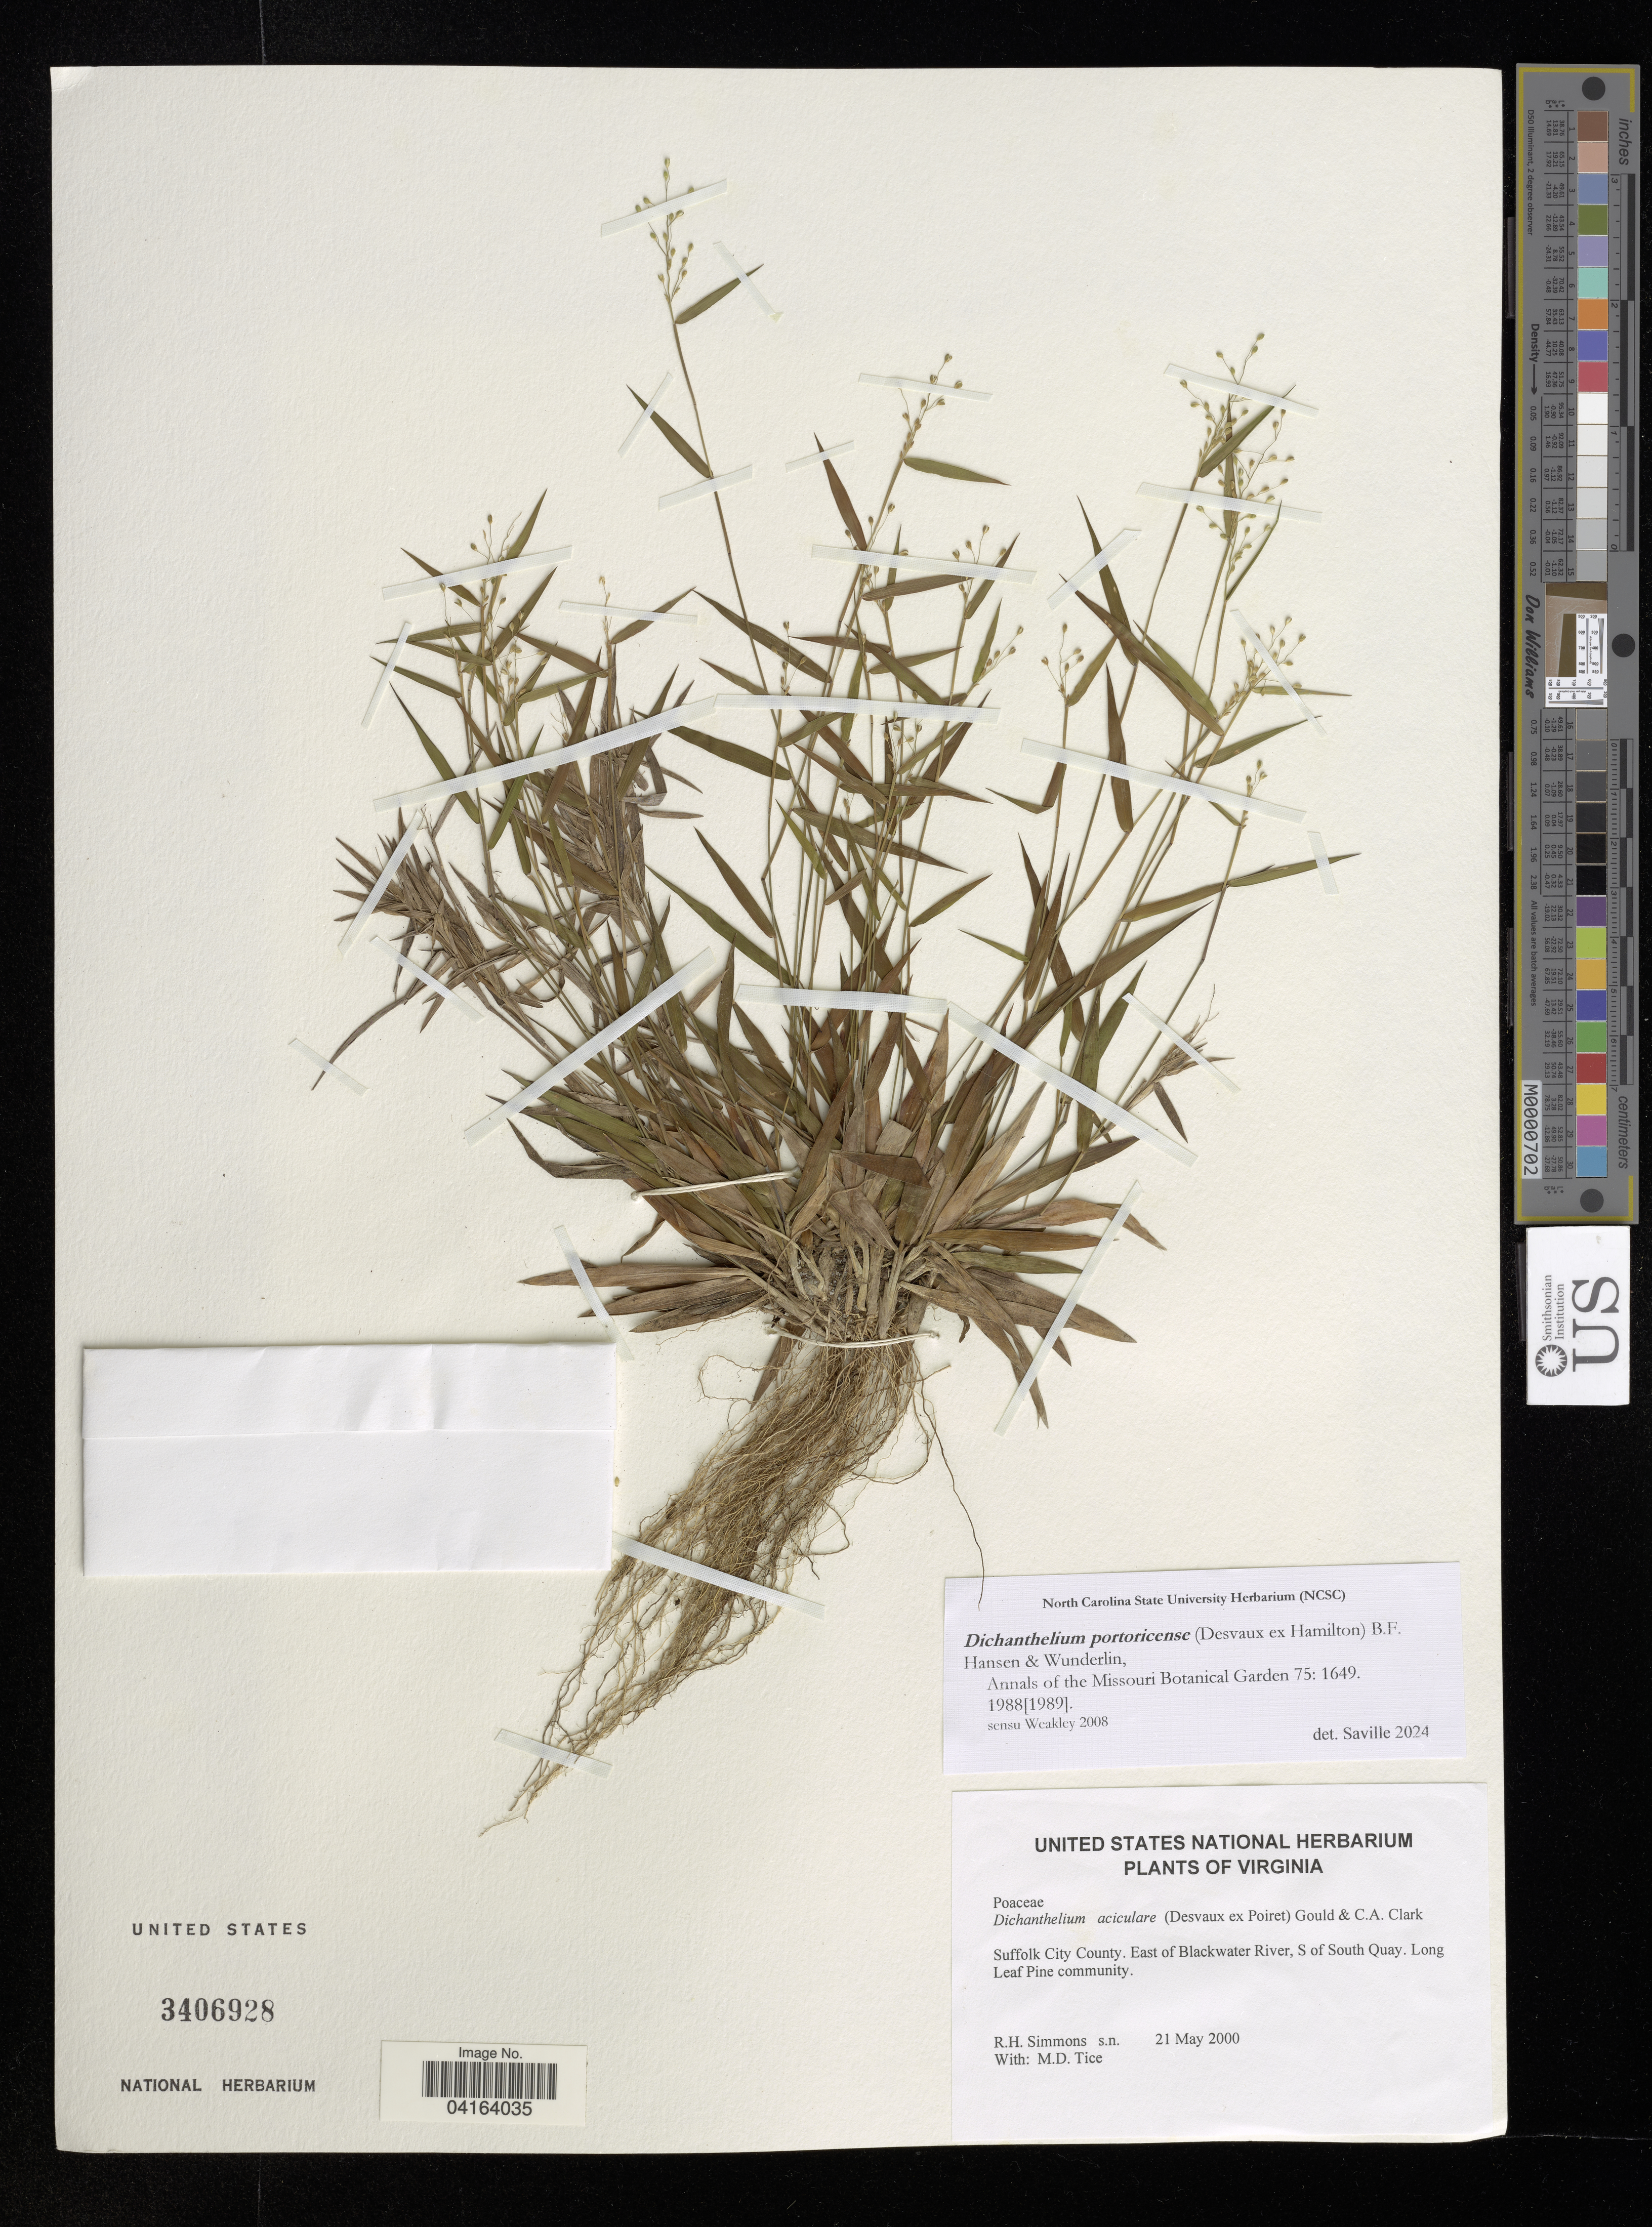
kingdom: Plantae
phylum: Tracheophyta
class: Liliopsida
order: Poales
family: Poaceae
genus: Dichanthelium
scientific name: Dichanthelium portoricense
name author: (Desv. ex Ham.) B.F. Hansen & Wunderlin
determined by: Saville, A. C., (NCSC), North Carolina State University (UNITED STATES)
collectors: R. H. Simmons & M. Tice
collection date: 2000-05-21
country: United States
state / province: Virginia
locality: Suffolk City County. East of Blackwater River, S of South Quay. Long Leaf Pine community.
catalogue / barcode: US 3406928